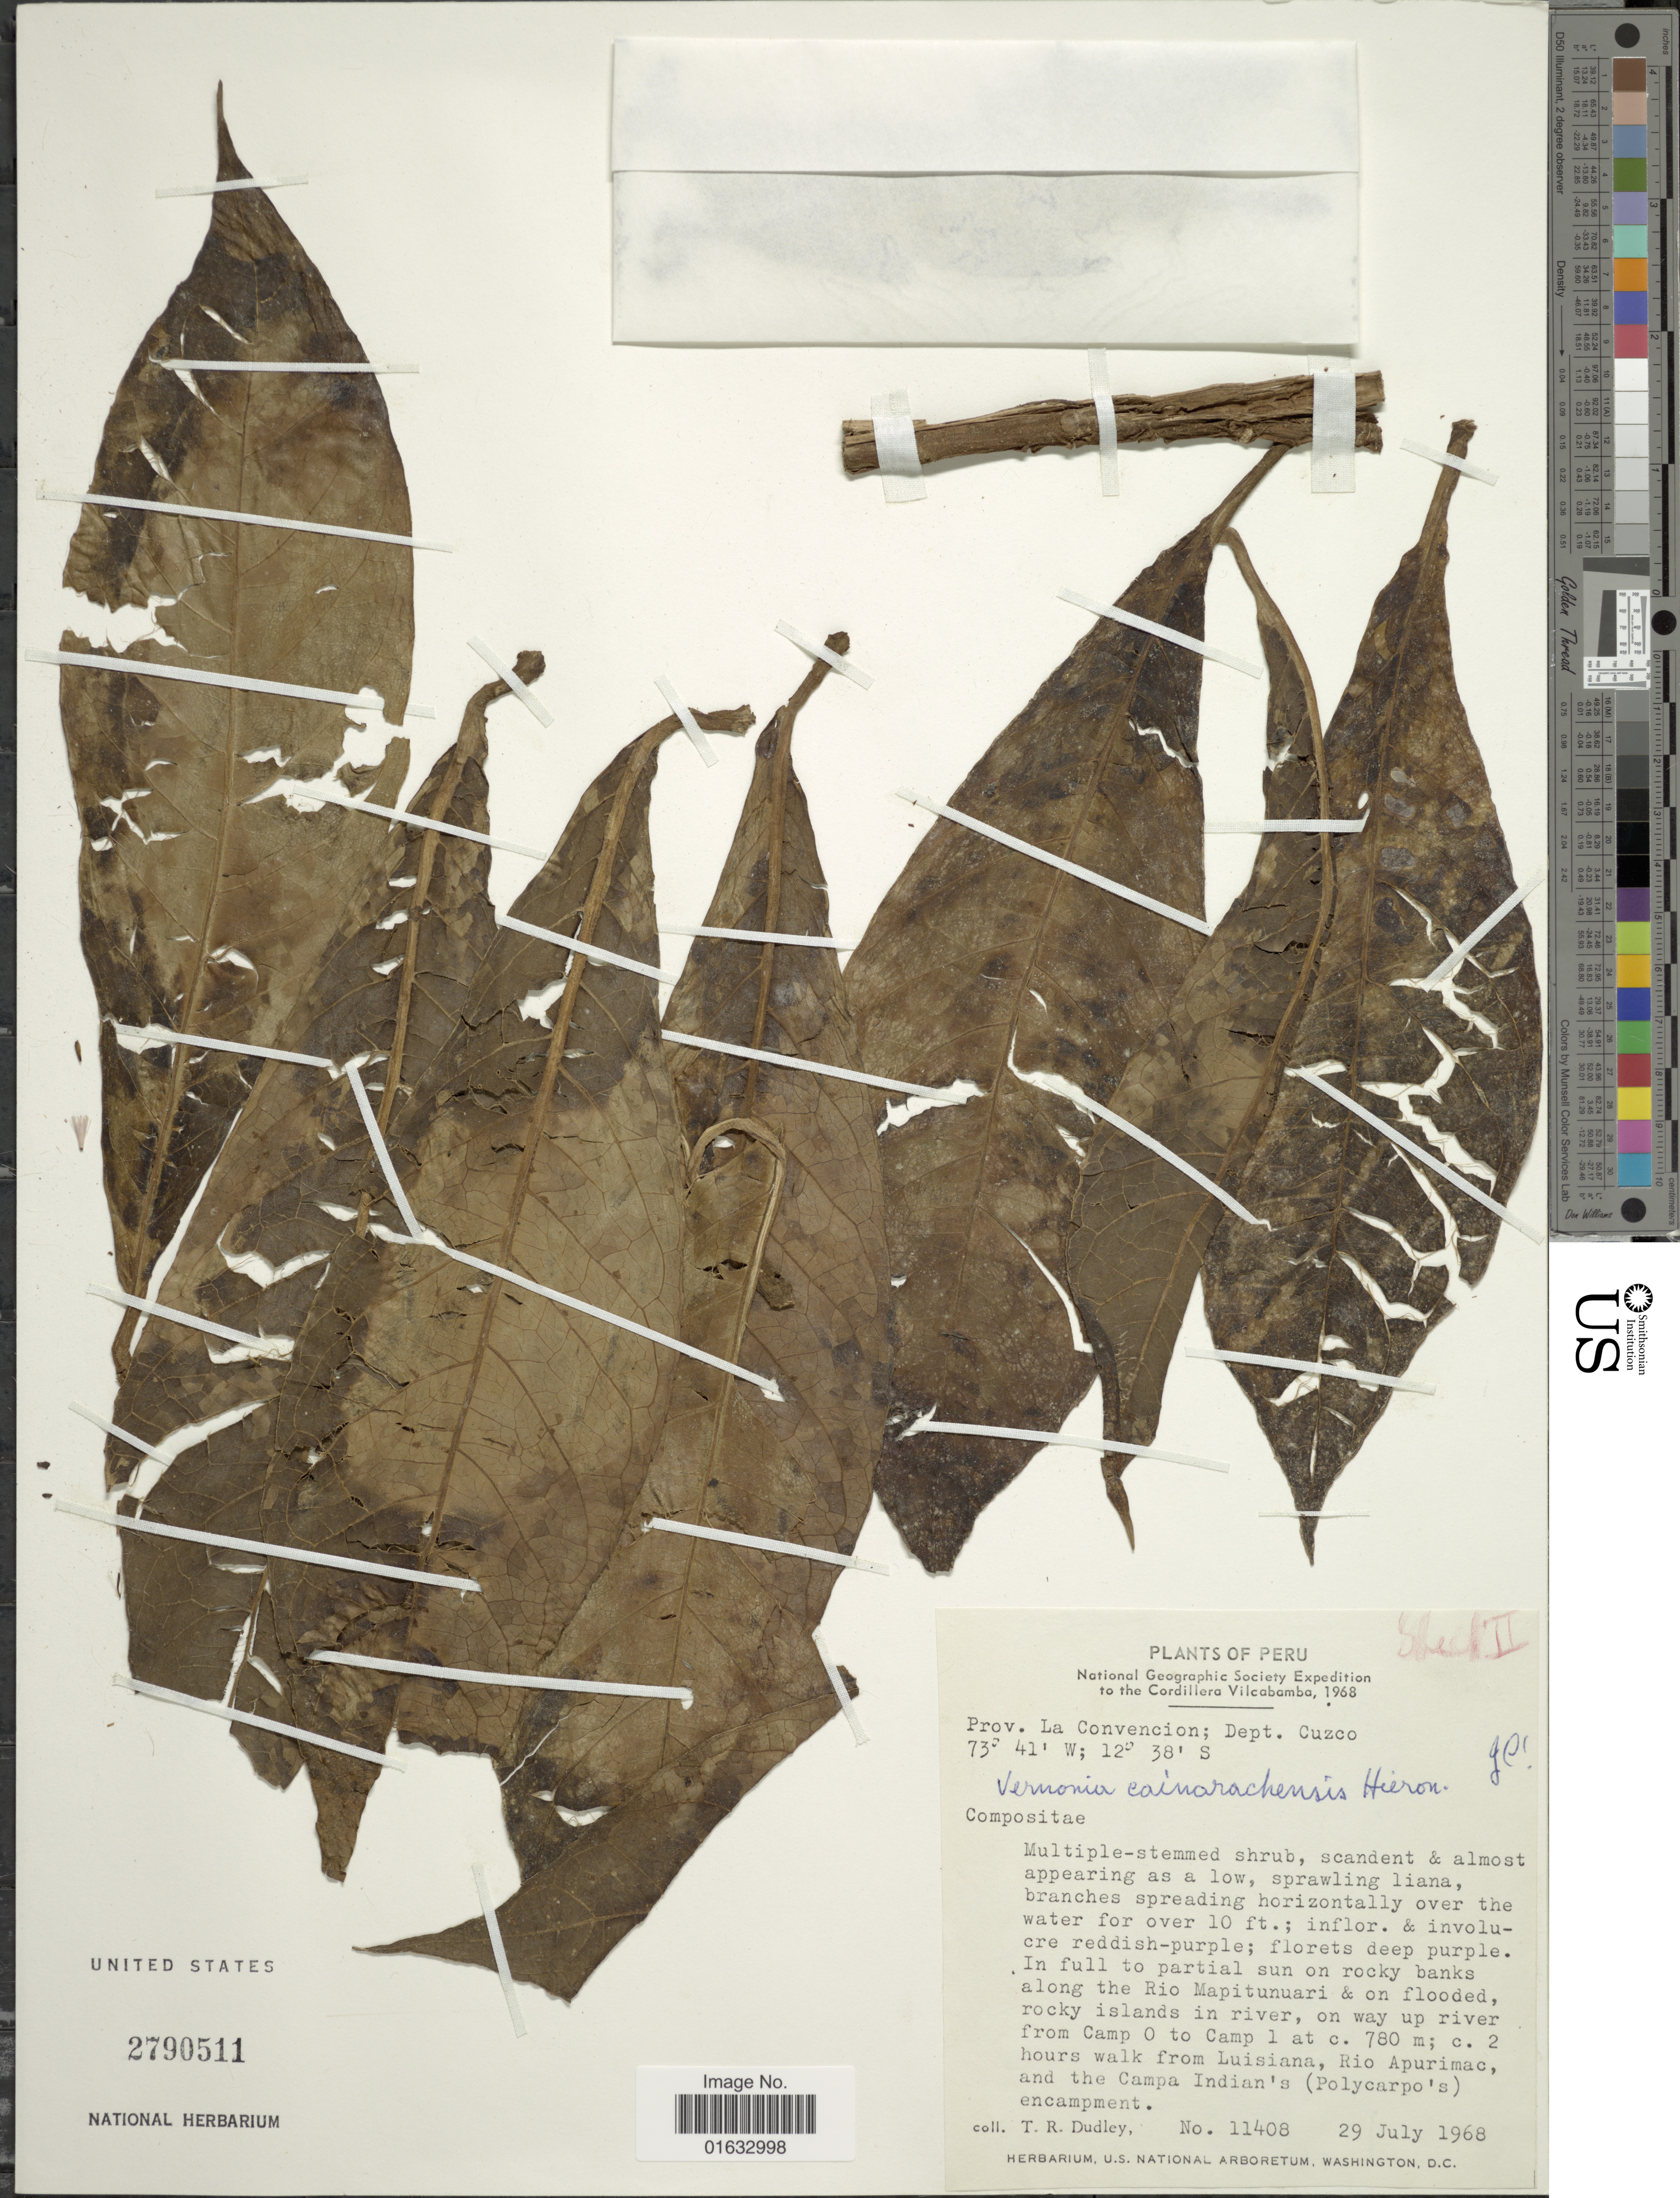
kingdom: Plantae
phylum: Tracheophyta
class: Magnoliopsida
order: Asterales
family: Asteraceae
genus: Eirmocephala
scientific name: Eirmocephala cainarachiensis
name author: (Hieron.) H. Rob.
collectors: T. R. Dudley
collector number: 11408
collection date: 1968-07-29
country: Peru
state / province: Cusco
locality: Peru, Prov. La Convencion; Dept. Cuzco. along the Rio Mapitunuari & on rocky islands in river; on way up river from Camp 0 to camp 1, c. 2 hours walk from Luisiana, Rio Apurimac, & the Campa Indian's (Polycar-po's) encampment.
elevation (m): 780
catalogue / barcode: US 2790511